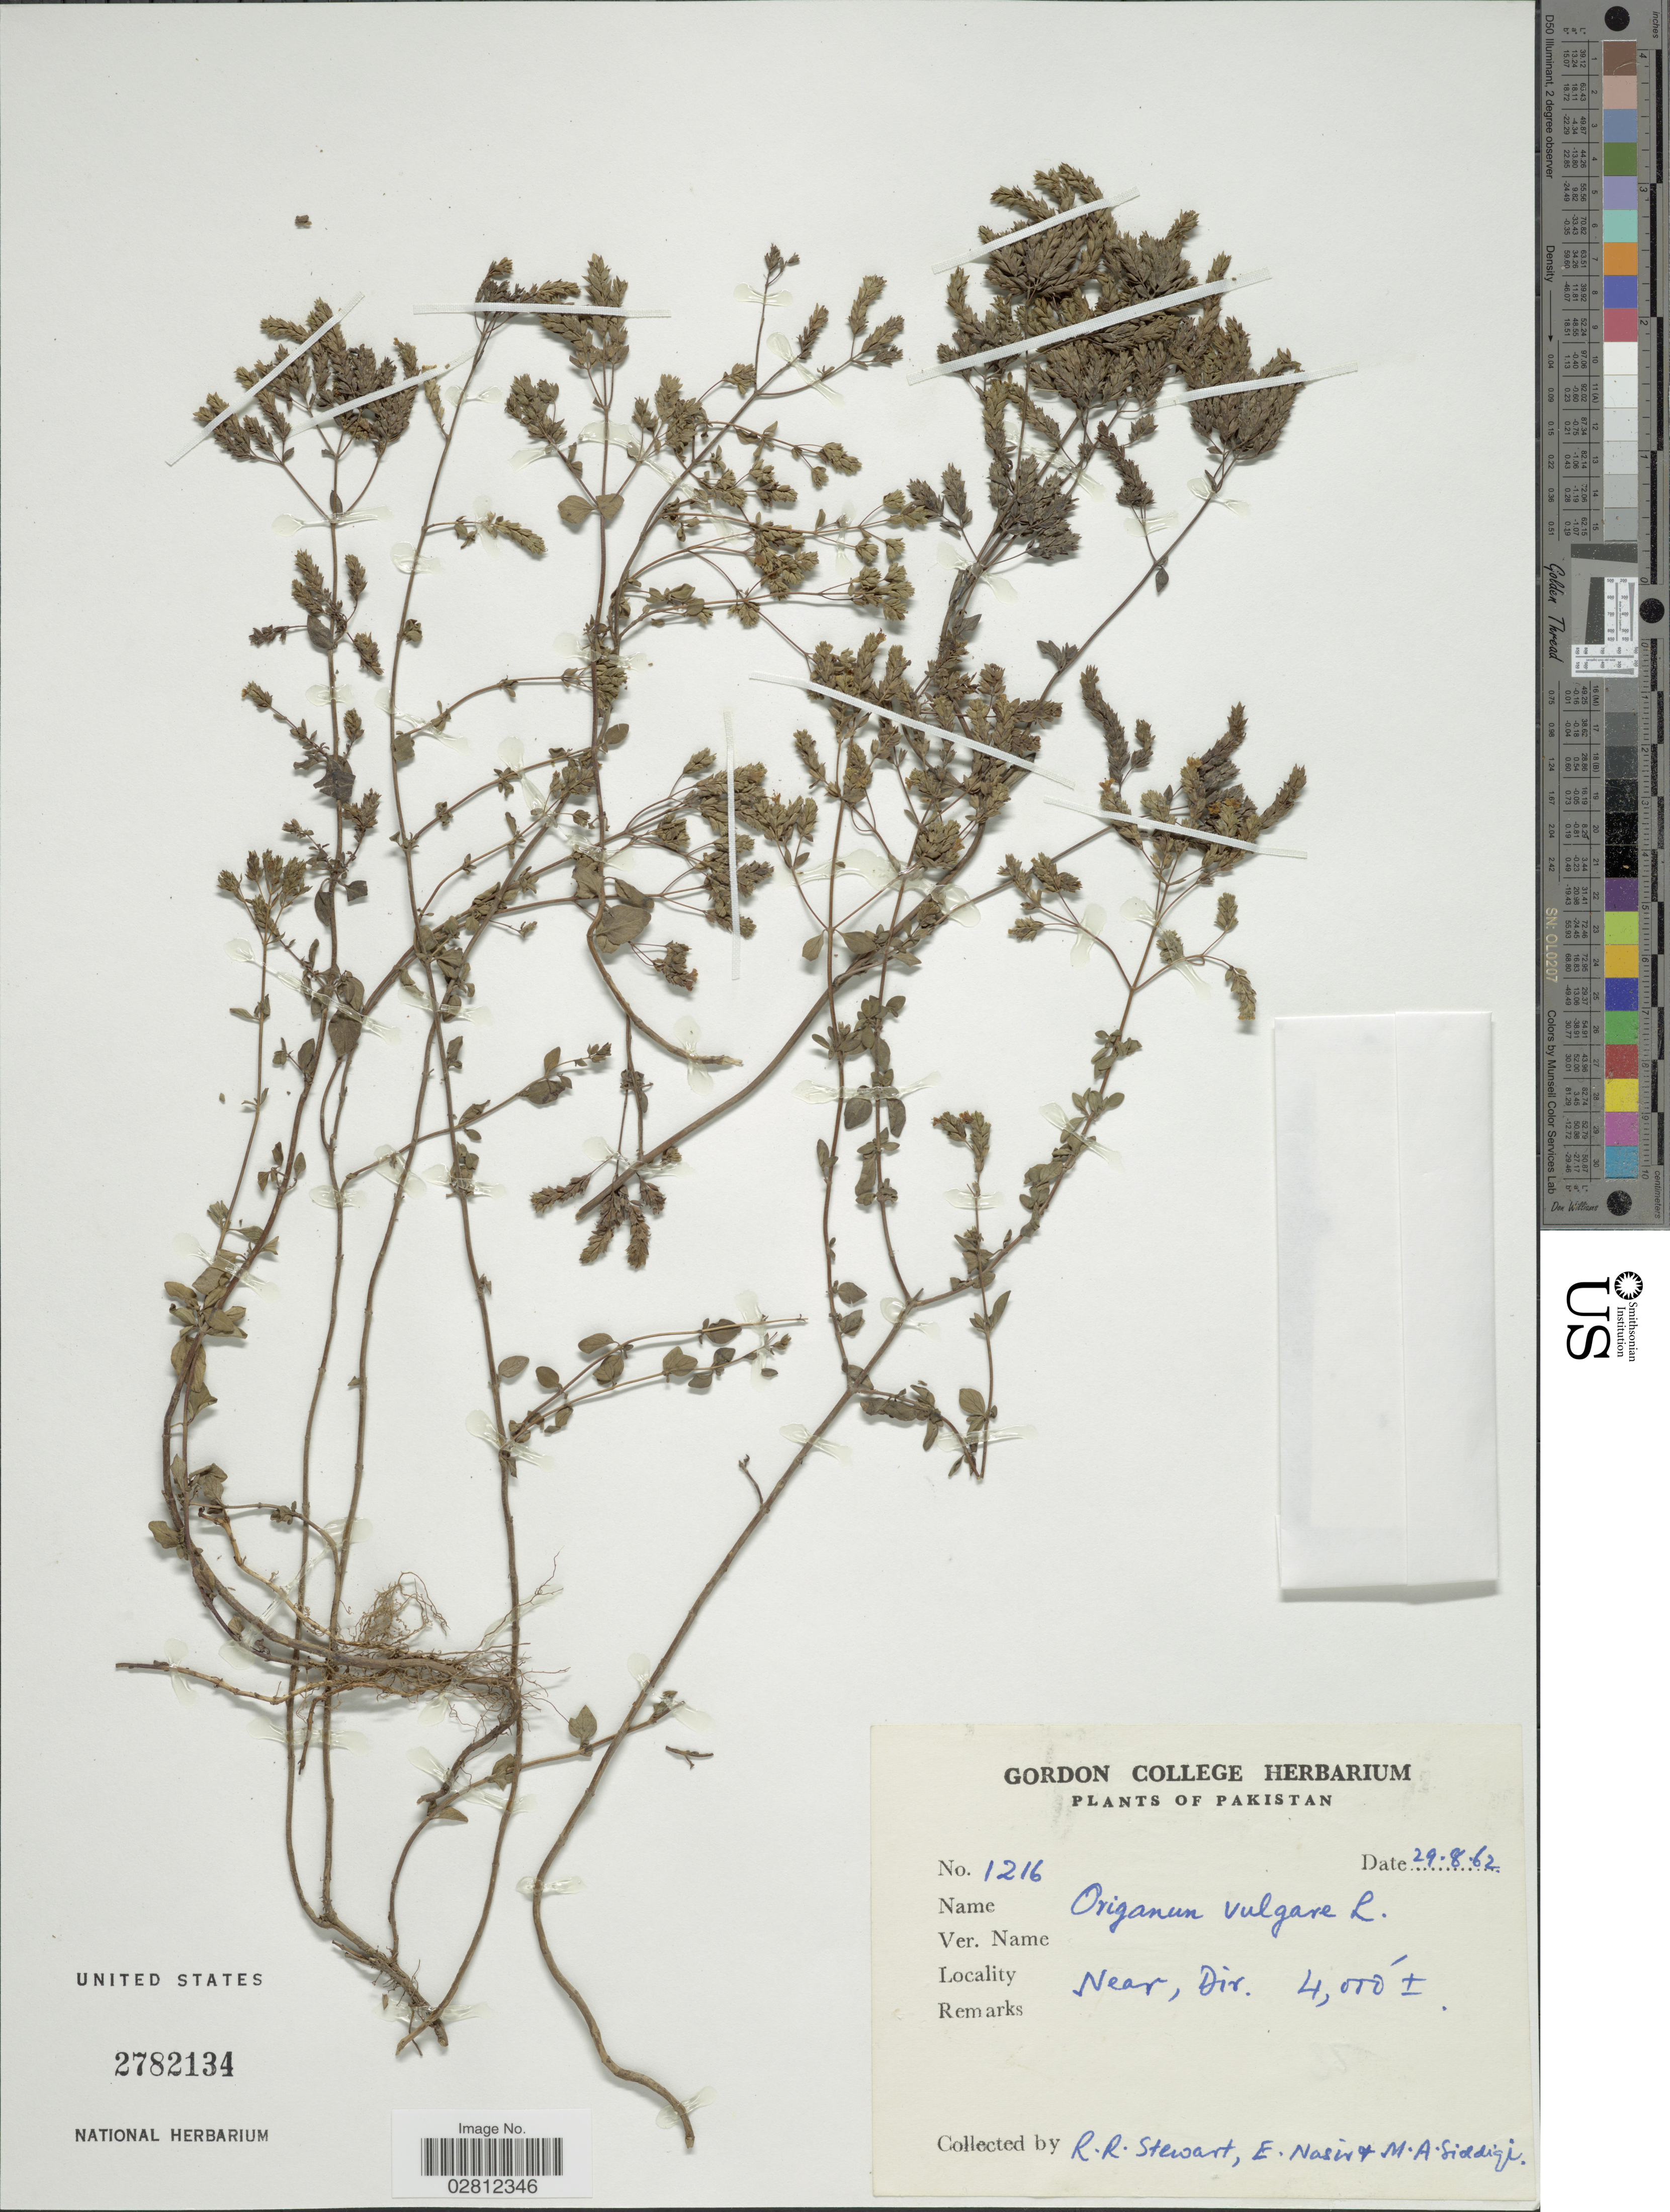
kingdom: Plantae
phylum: Tracheophyta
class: Magnoliopsida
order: Lamiales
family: Lamiaceae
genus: Origanum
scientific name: Origanum vulgare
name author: L.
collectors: R. R. Stewart, E. Nasir & M. Siddiqi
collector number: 1216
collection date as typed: Transcribed d/m/y: 29/8/62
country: Pakistan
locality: Near, Dir.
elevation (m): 1219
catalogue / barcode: US 2782134